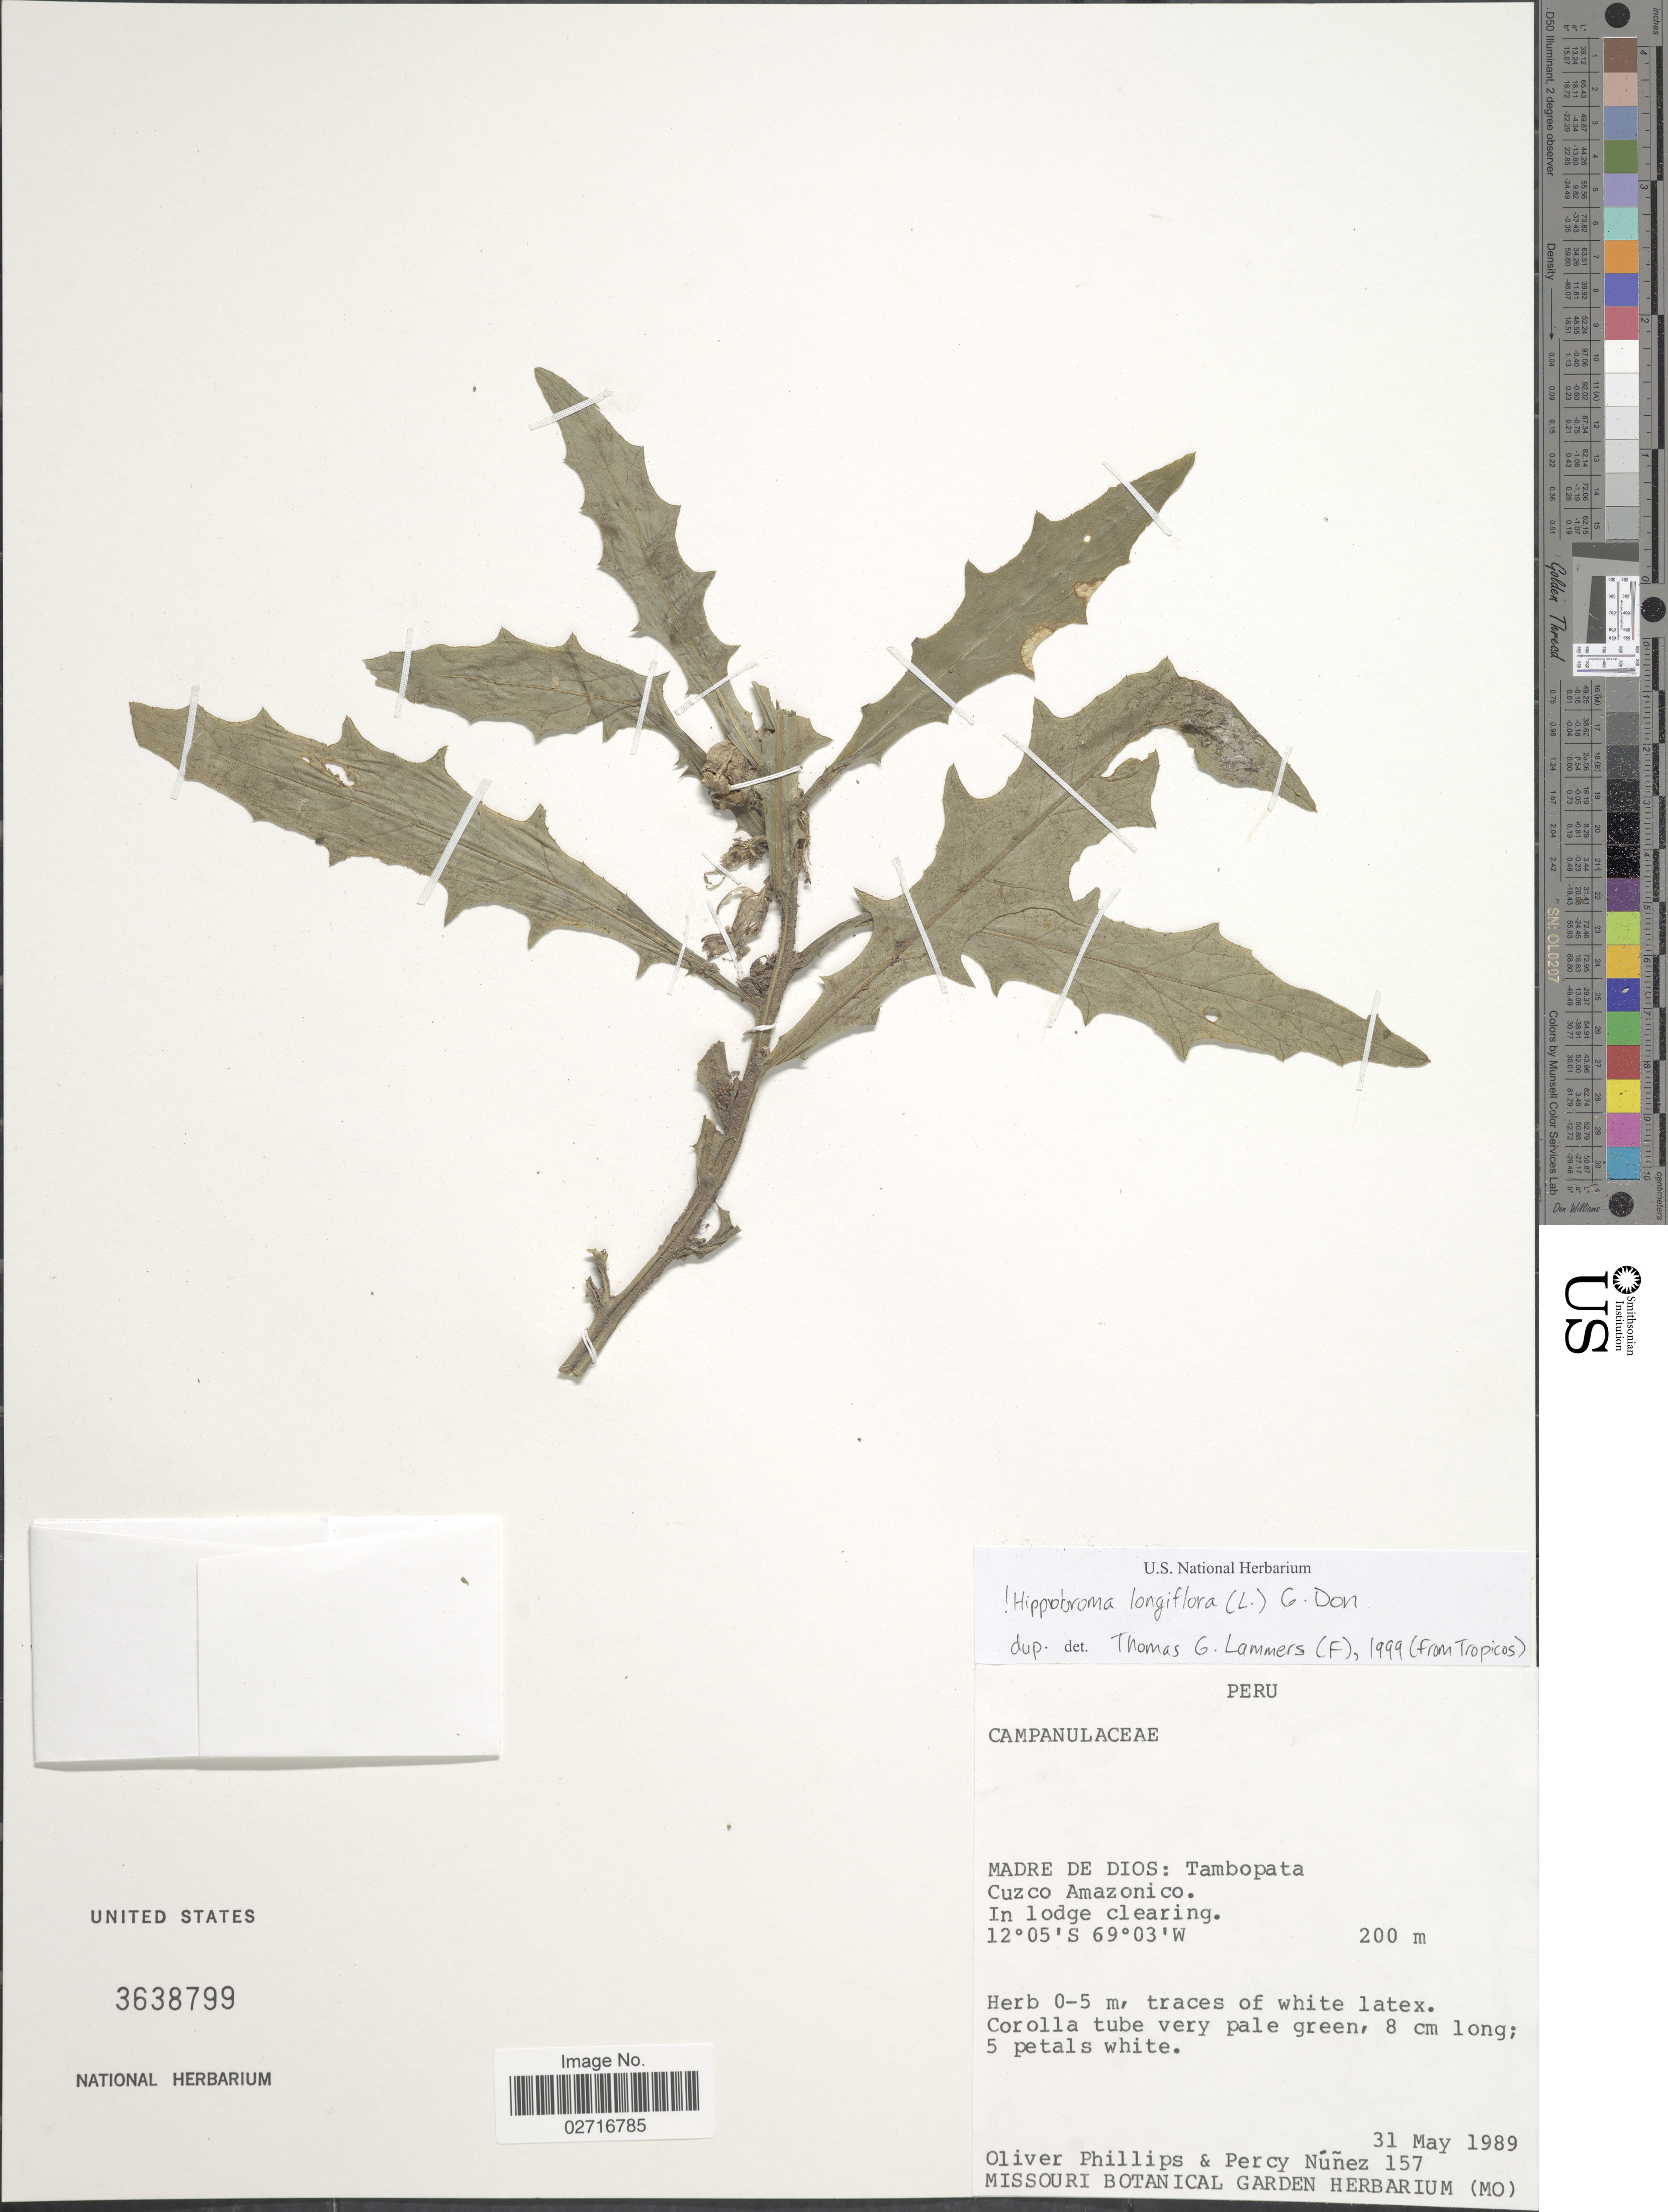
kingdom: Plantae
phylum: Tracheophyta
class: Magnoliopsida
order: Asterales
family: Campanulaceae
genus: Hippobroma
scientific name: Hippobroma longiflora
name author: (L.) G. Don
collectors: O. Phillips & P. Nuñez V.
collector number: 157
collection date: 1989-05-31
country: Peru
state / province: Madre de Dios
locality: Tambopata, Cuzco Amazonico, in lodge clearing.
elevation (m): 200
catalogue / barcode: US 3638799